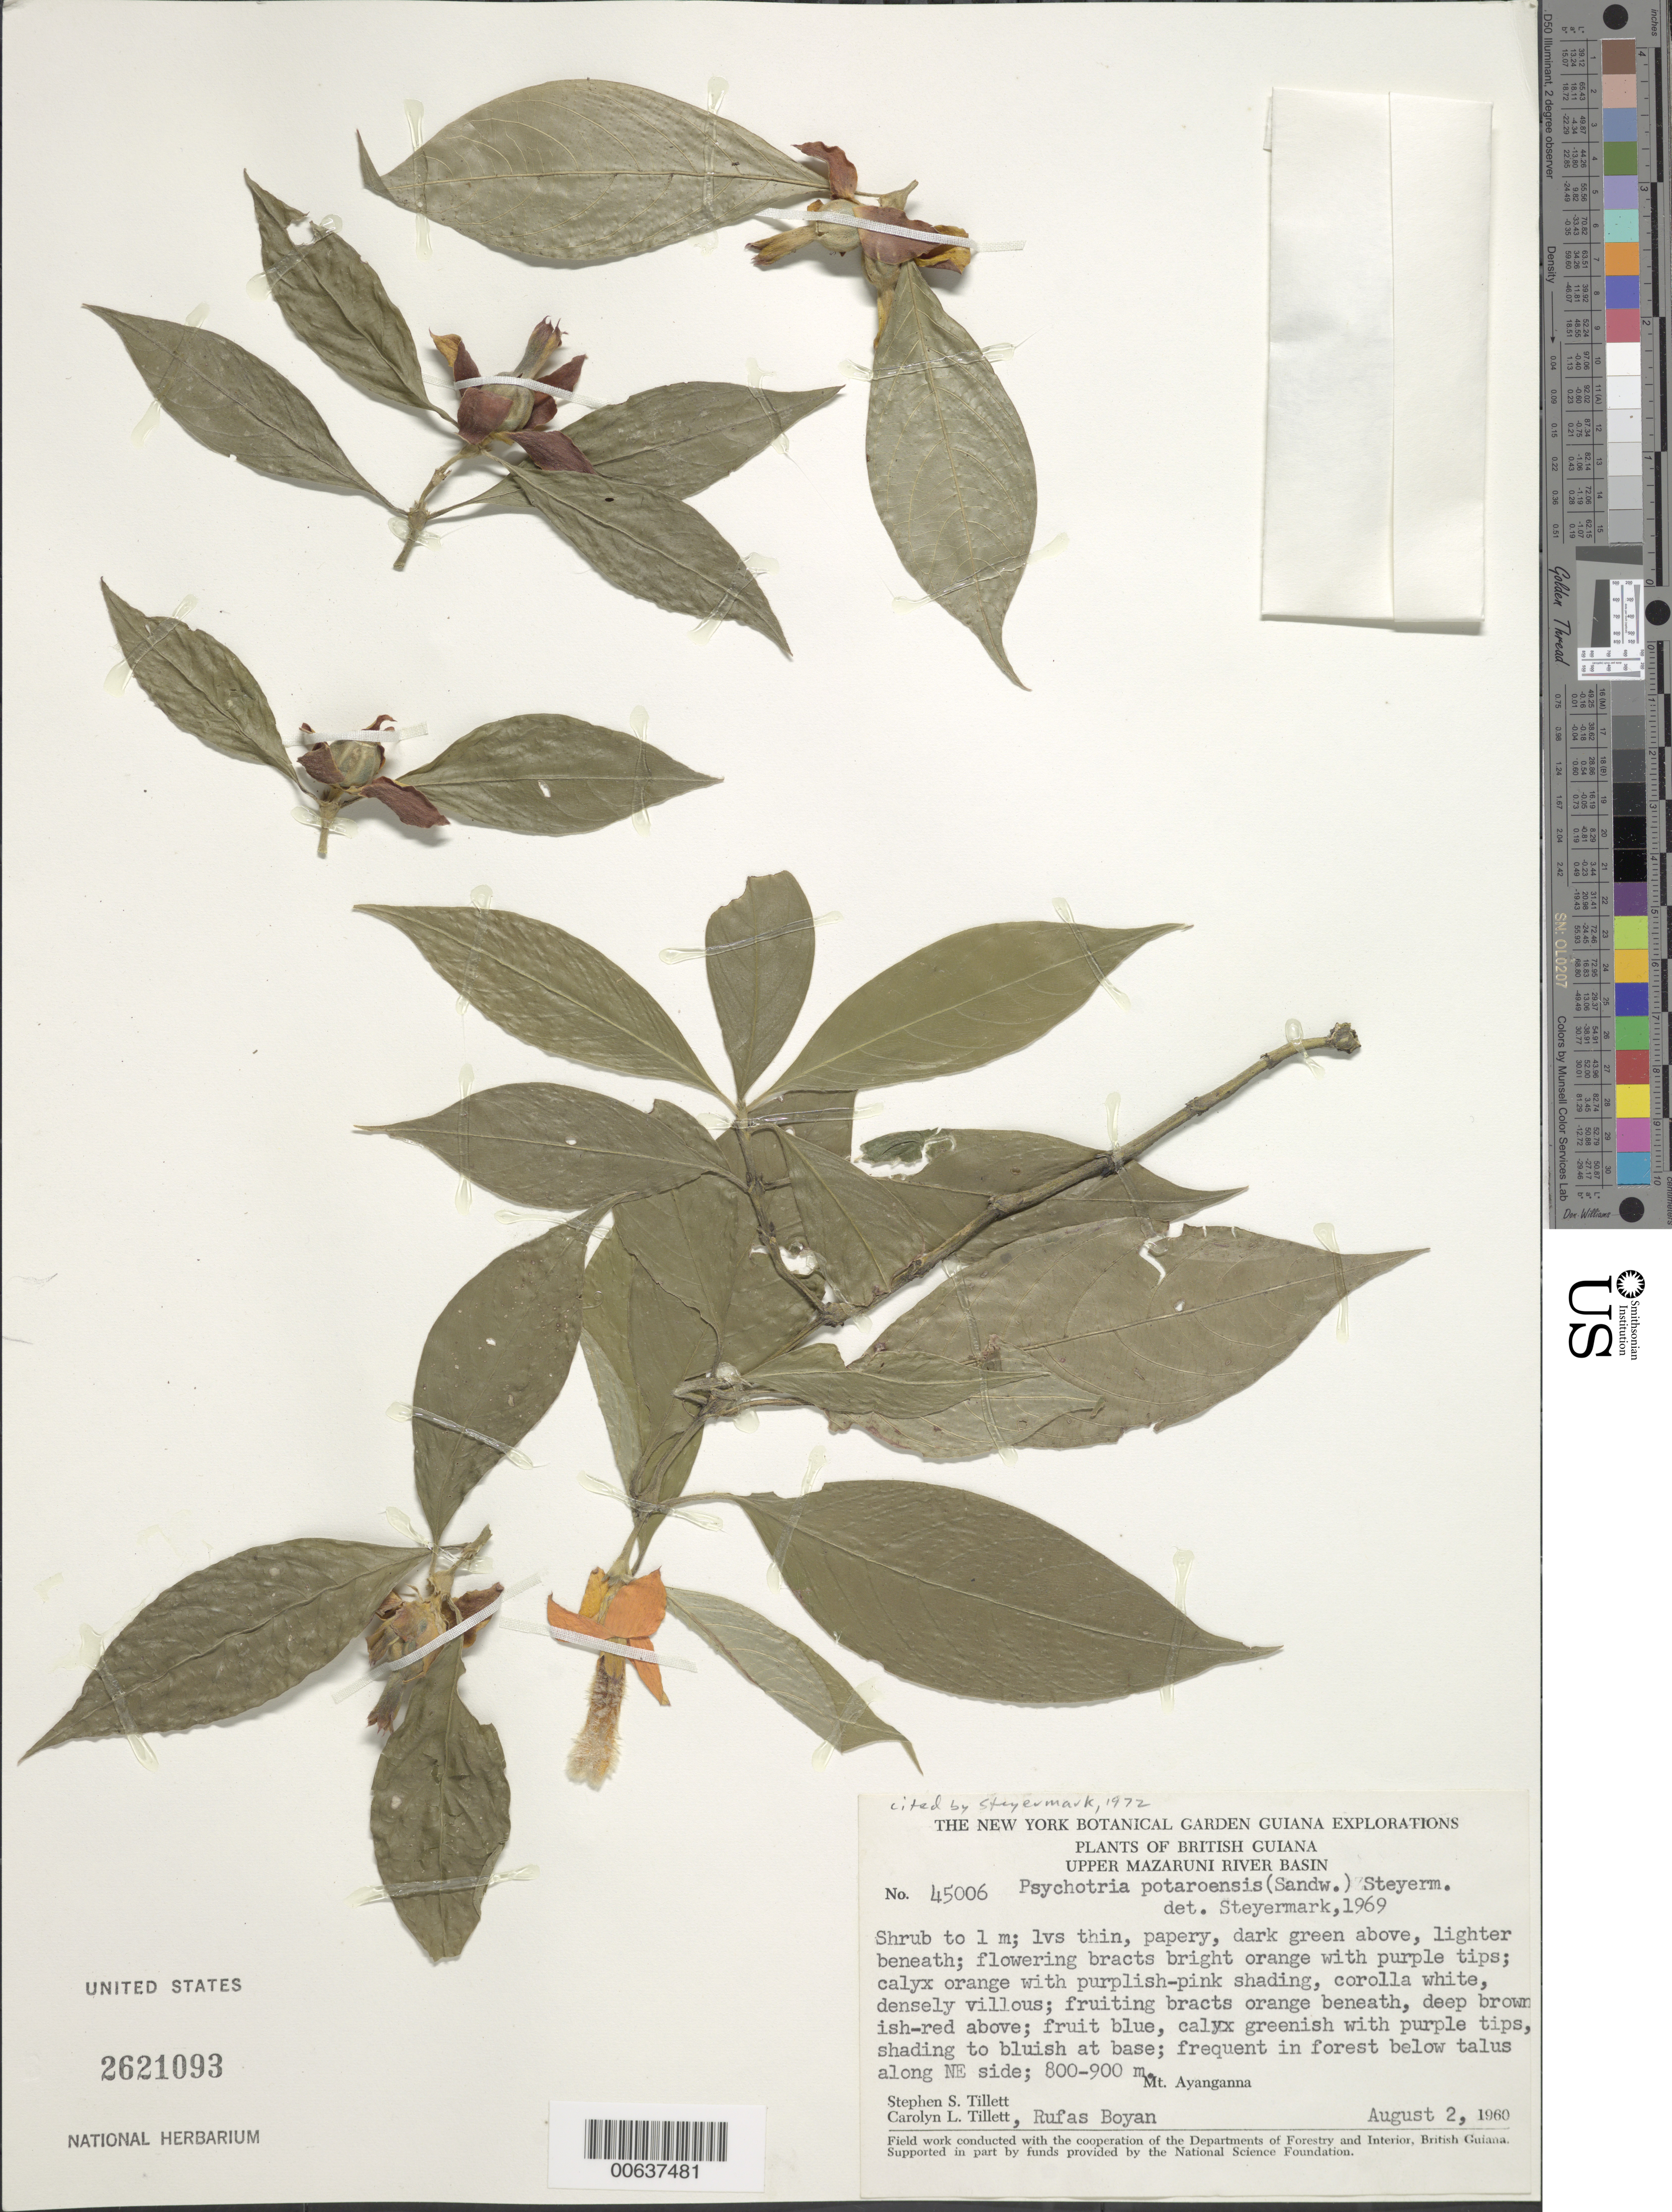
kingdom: Plantae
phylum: Tracheophyta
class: Magnoliopsida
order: Gentianales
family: Rubiaceae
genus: Palicourea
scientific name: Palicourea potaroensis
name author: (Sandw.) Delprete & J.H. Kirkbr.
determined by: Kirkbride, J. H.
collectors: S. S. Tillett, C. L. Tillett & R. Boyan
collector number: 45006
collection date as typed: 2-Aug-60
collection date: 1960-08-02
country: Guyana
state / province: Cuyuni-Mazaruni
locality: Mt. Ayanganna, NE side of, Upper Mazaruni R Basin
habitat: Forest below talus on NE side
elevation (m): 800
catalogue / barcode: US 2621093